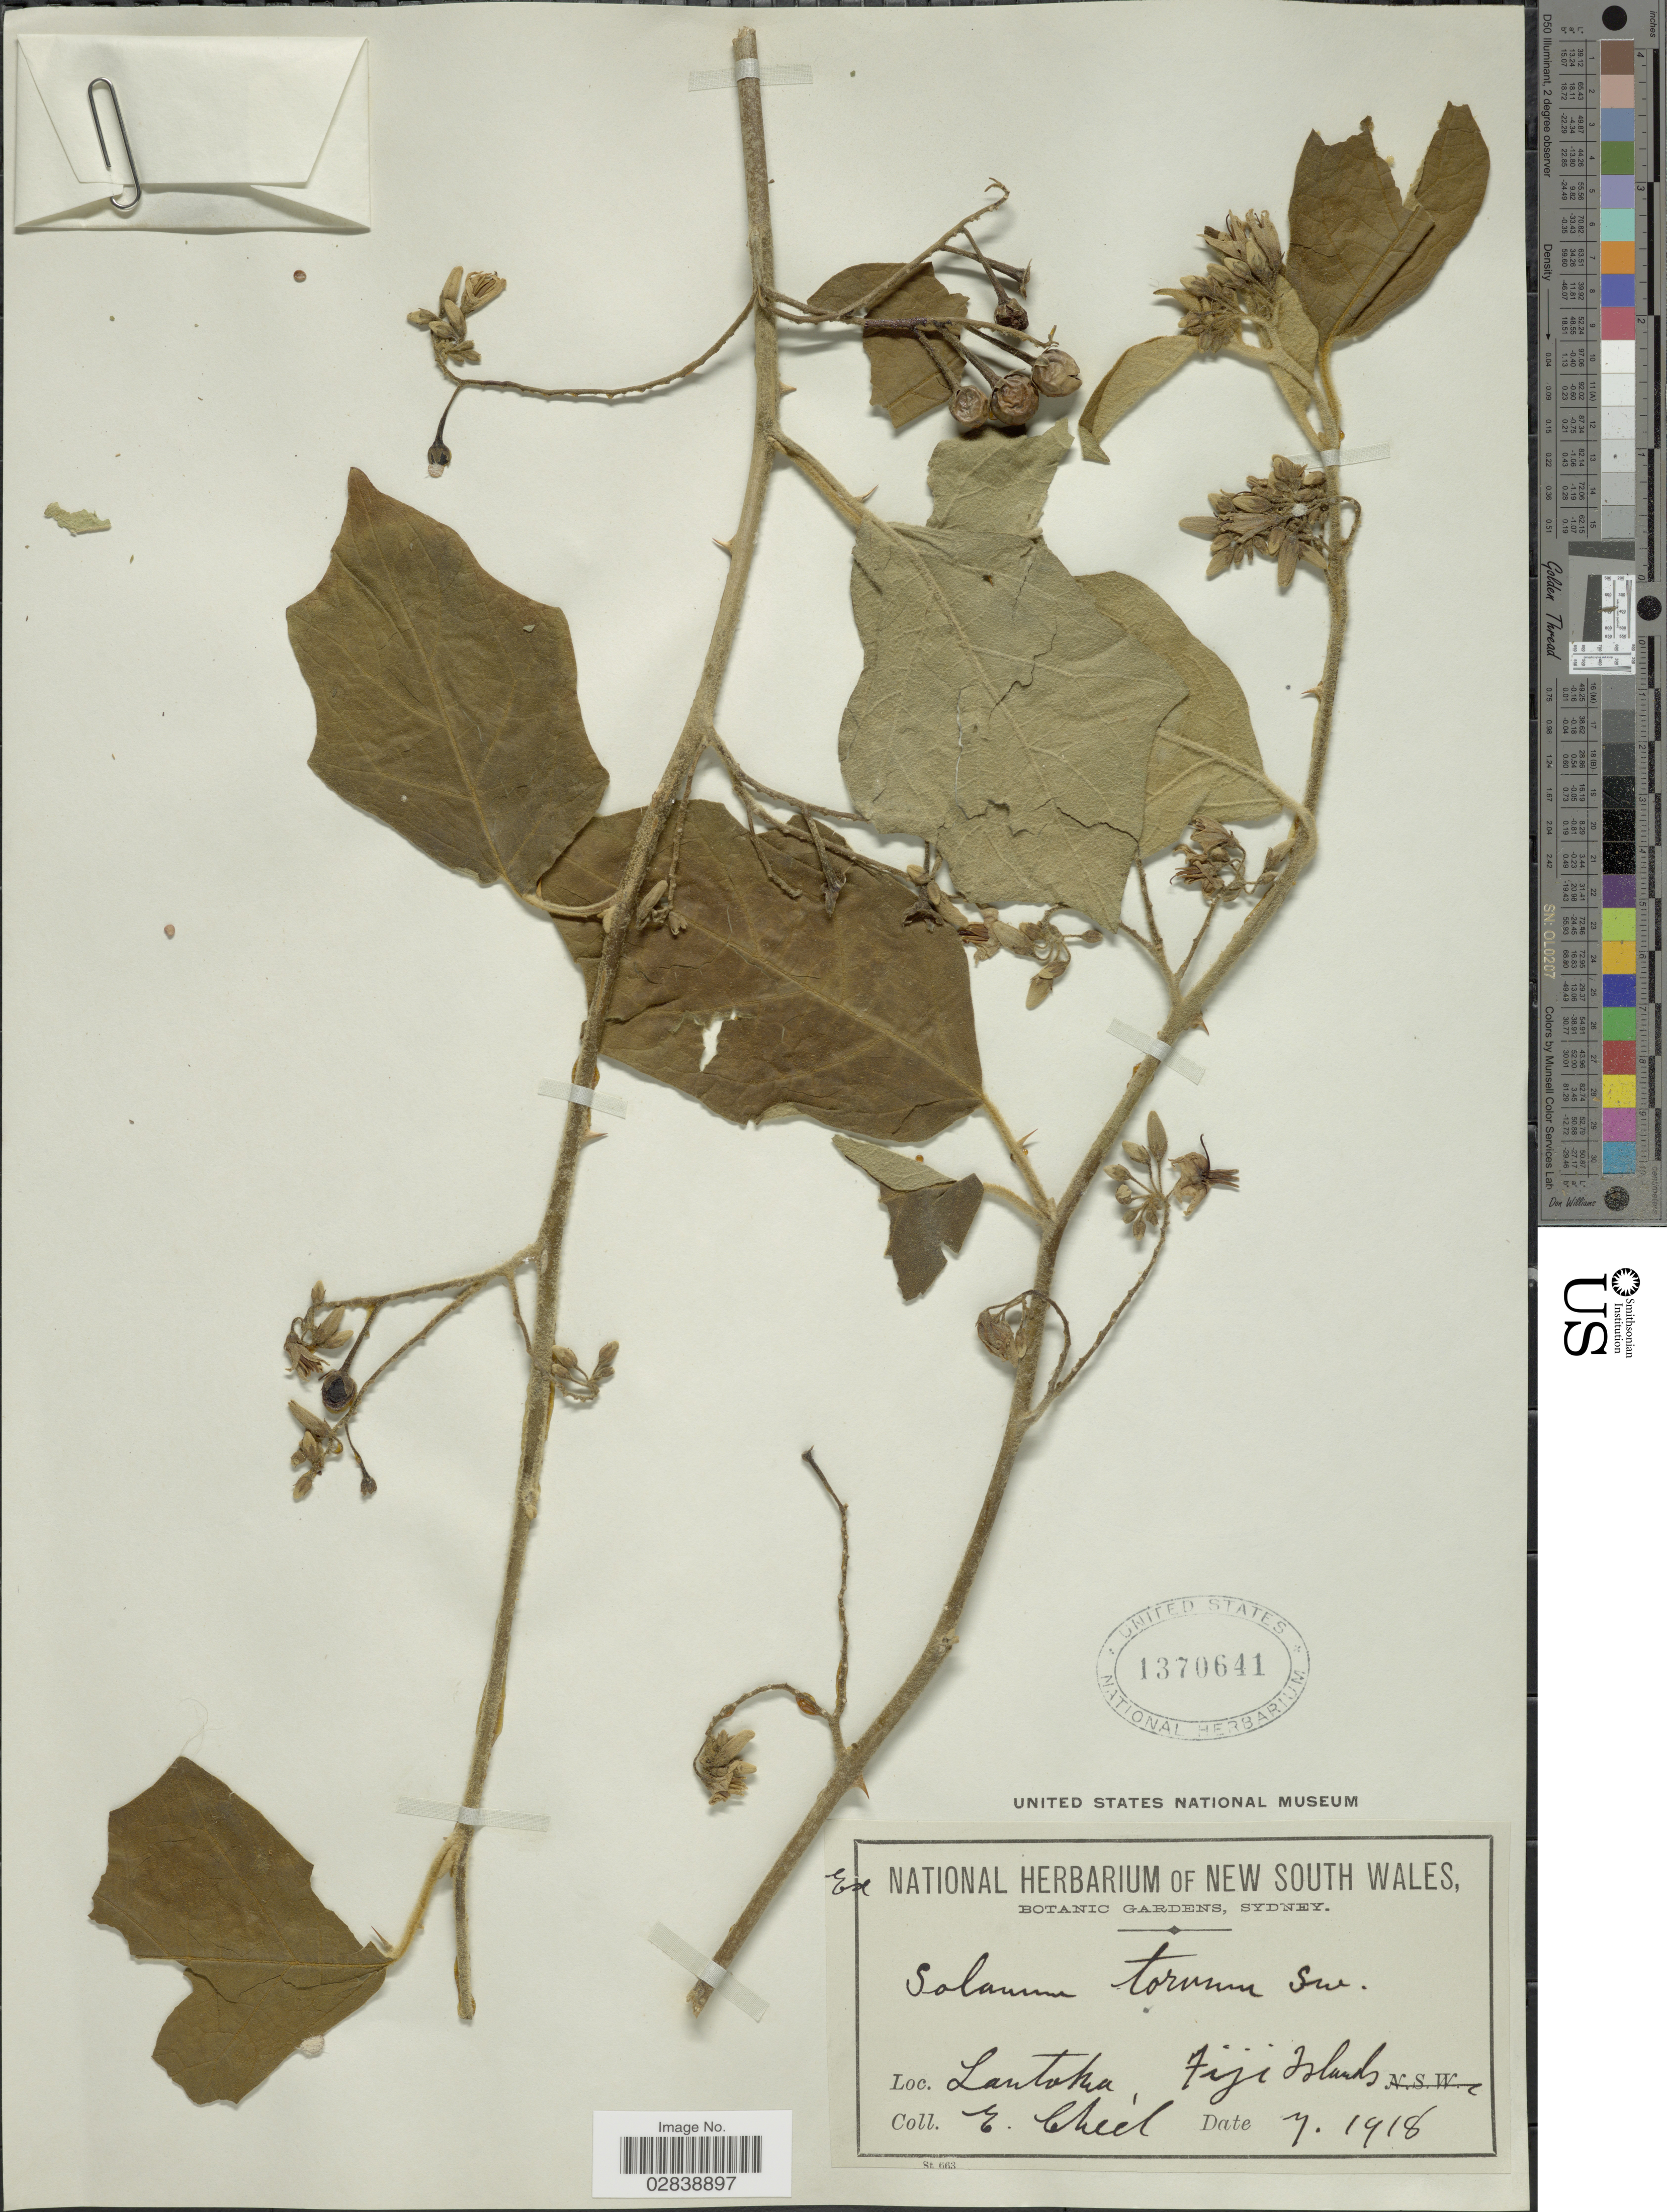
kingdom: Plantae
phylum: Tracheophyta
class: Magnoliopsida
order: Solanales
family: Solanaceae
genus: Solanum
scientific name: Solanum torvum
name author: Sw.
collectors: E. Cheel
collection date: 1918-07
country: Fiji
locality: Lautoka, Fiji Islands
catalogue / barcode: US 1370641